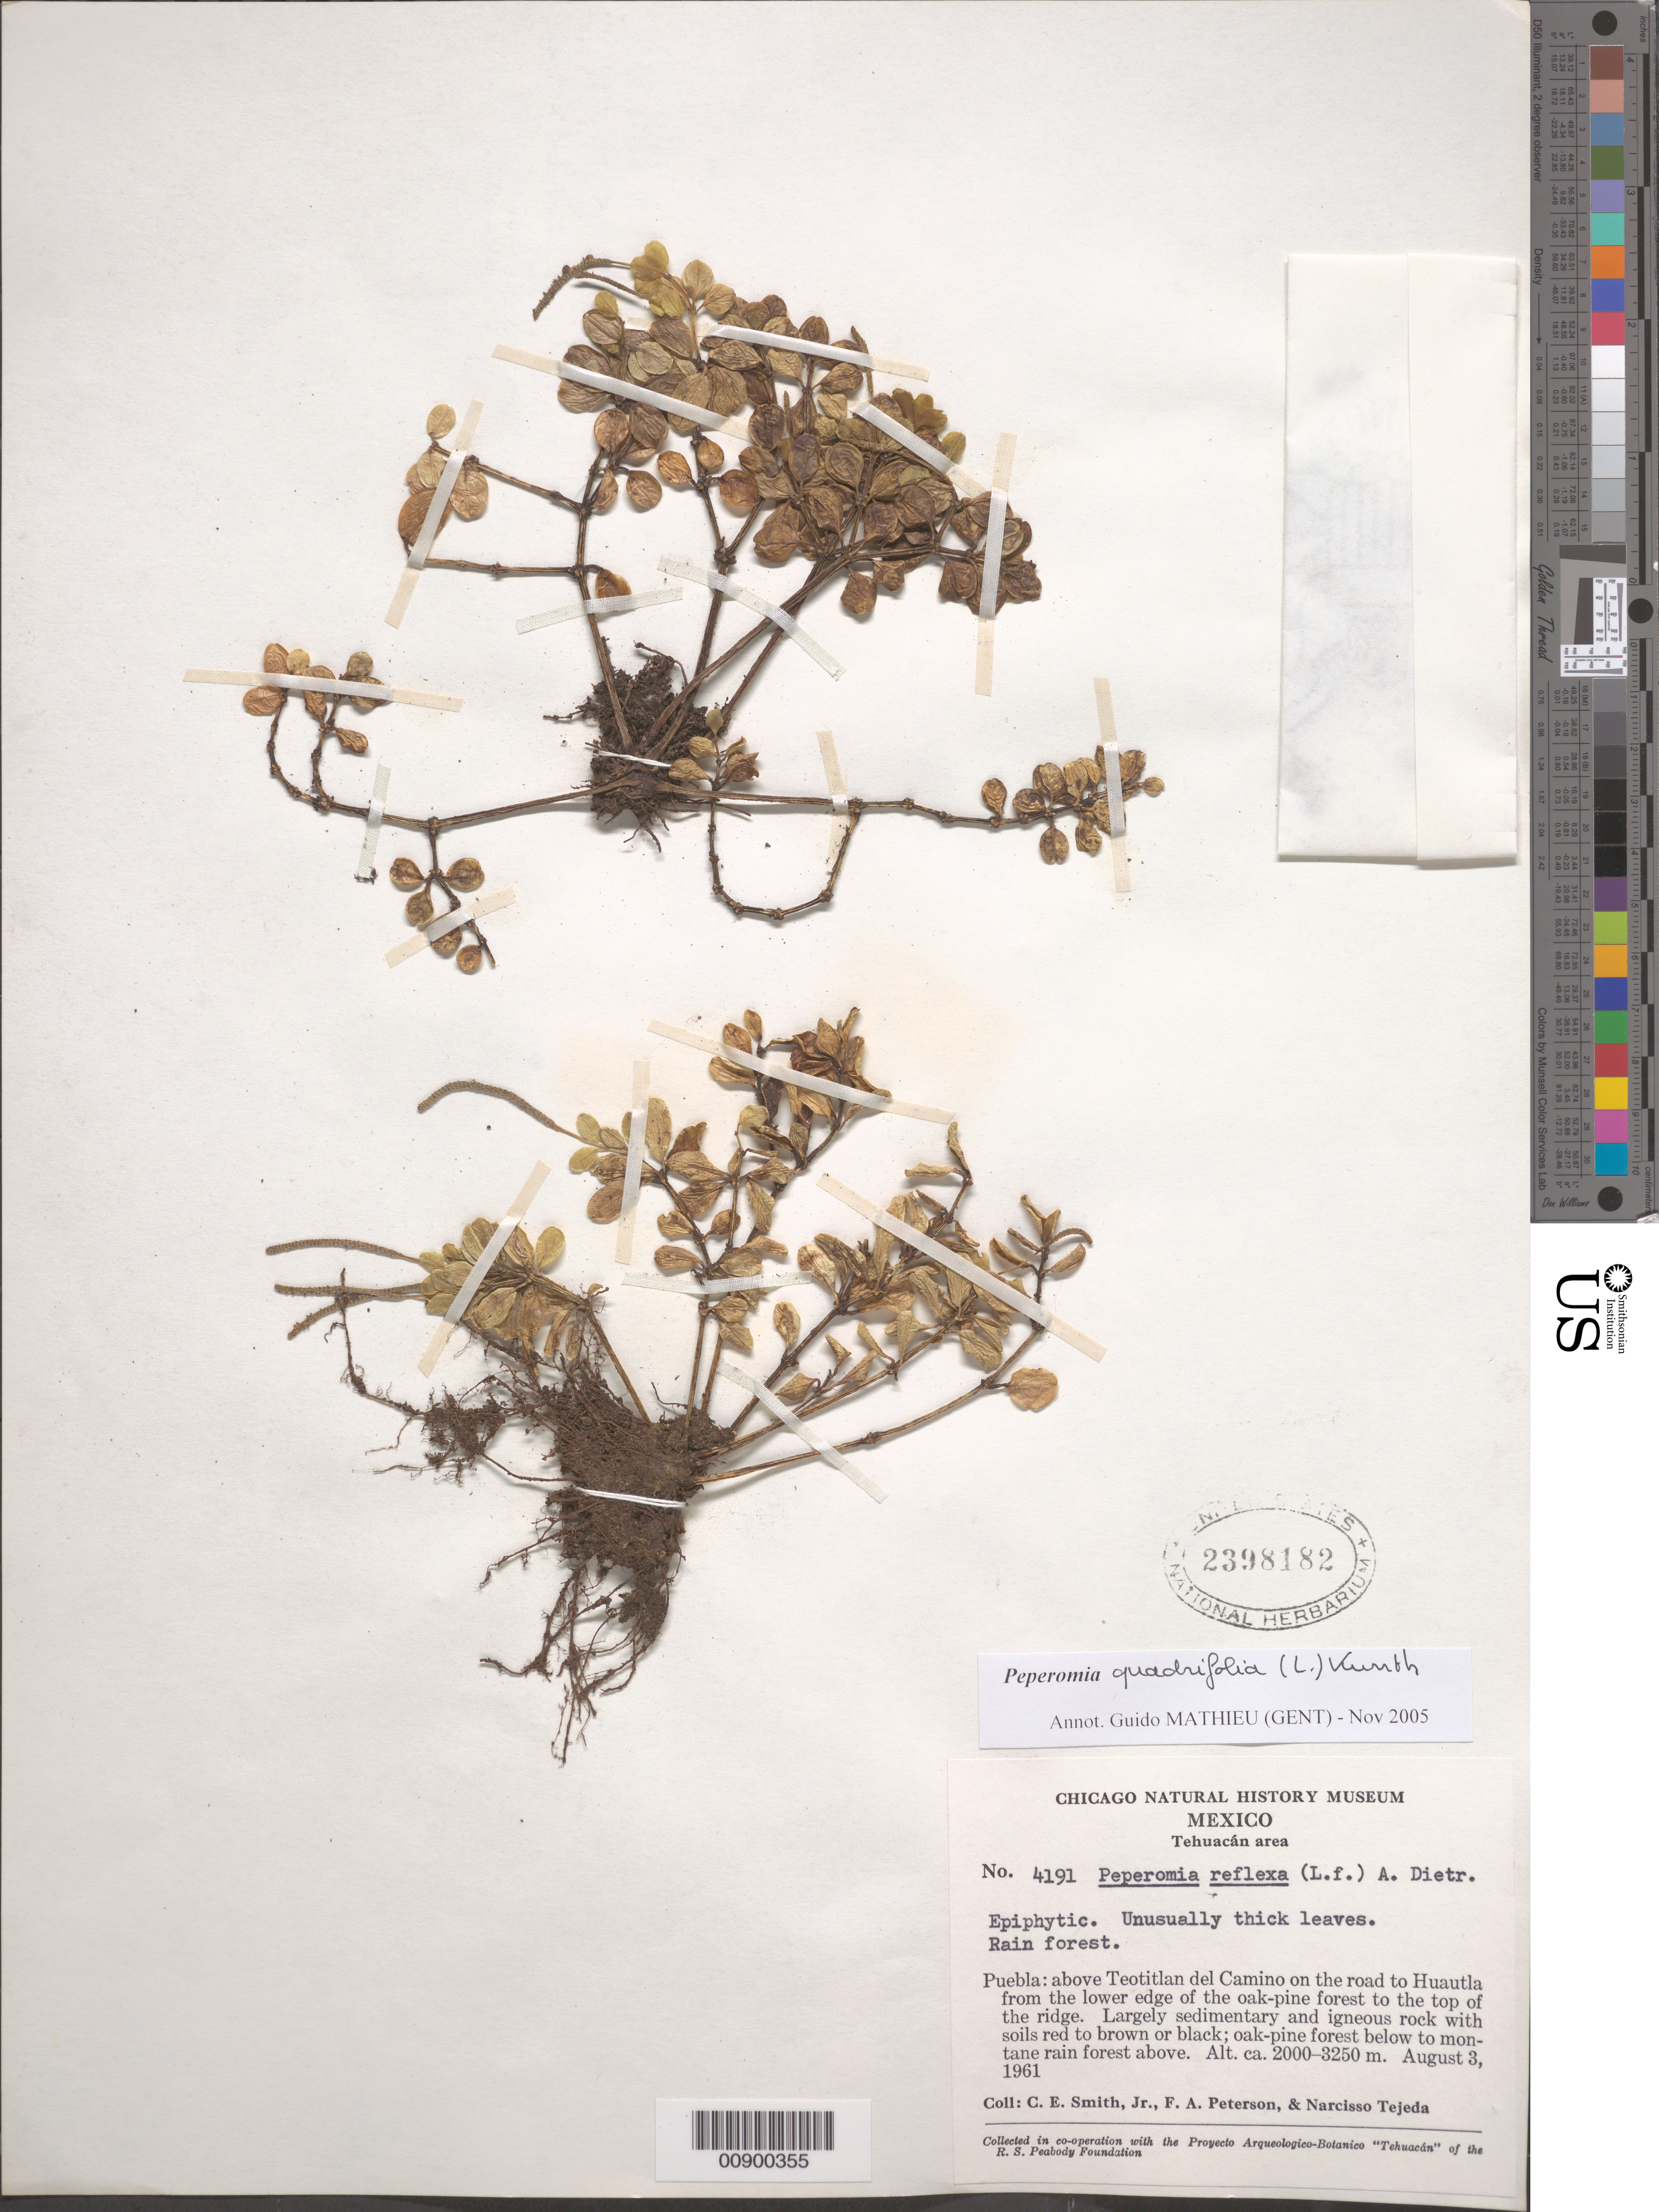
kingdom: Plantae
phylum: Tracheophyta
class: Magnoliopsida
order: Piperales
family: Piperaceae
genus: Peperomia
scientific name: Peperomia quadrifolia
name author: (L.) Kunth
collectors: C. E. Smith Jr., F. A. Peterson & N. Tejeda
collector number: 4191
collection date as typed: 03 Aug 1961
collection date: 1961-08-03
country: Mexico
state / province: Puebla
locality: Puebla: above Teotitlan del Camino on the road to Huautla from the lower edge of the oak-pine forest to the top of the ridge.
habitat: Rain forest. Largely sedimentary & igneous rock w/ soils red to brown or black; oak-pine forest below to montane rain forest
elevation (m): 3250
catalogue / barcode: US 2398182